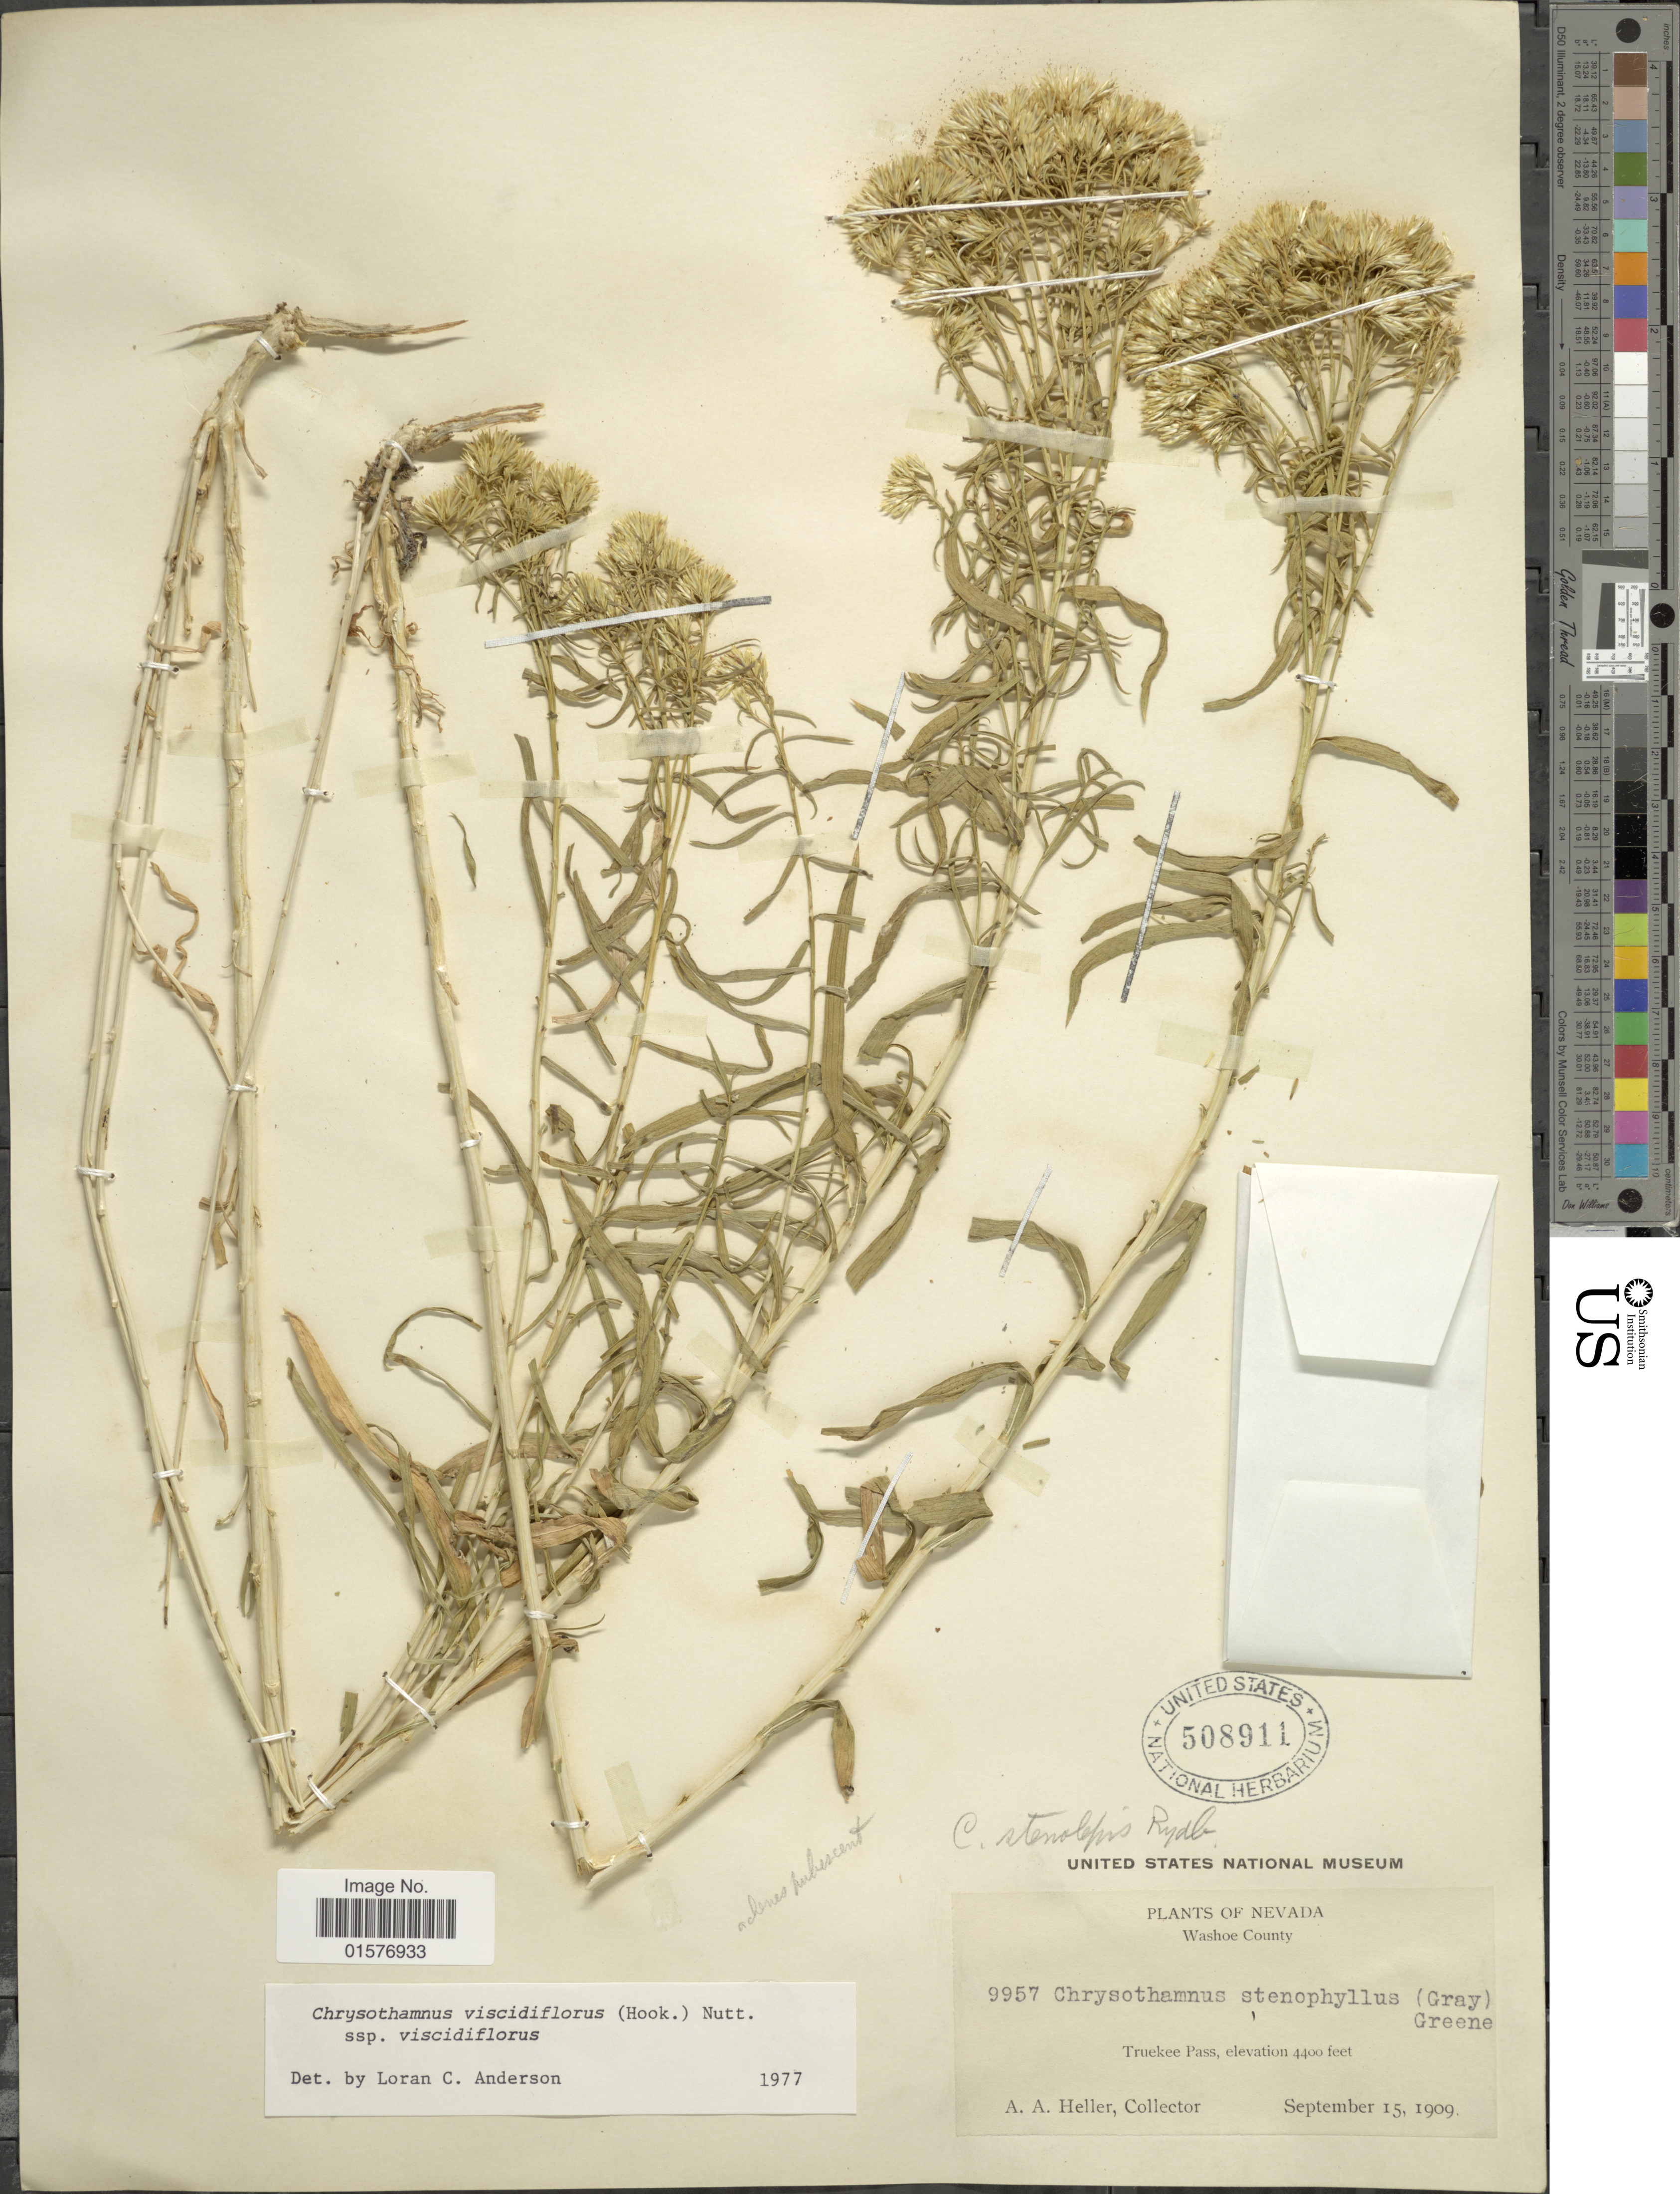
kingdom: Plantae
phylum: Tracheophyta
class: Magnoliopsida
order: Asterales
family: Asteraceae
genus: Chrysothamnus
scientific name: Chrysothamnus viscidiflorus subsp. viscidiflorus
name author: (Hook.) Nutt.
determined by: Urbatsch, Lowell E., Curator (LSU), Louisiana State University (UNITED STATES)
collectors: A. A. Heller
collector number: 9957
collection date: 1909-09-15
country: United States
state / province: Nevada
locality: Washoe County, Truekee Pass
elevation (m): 1341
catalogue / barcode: US 508911